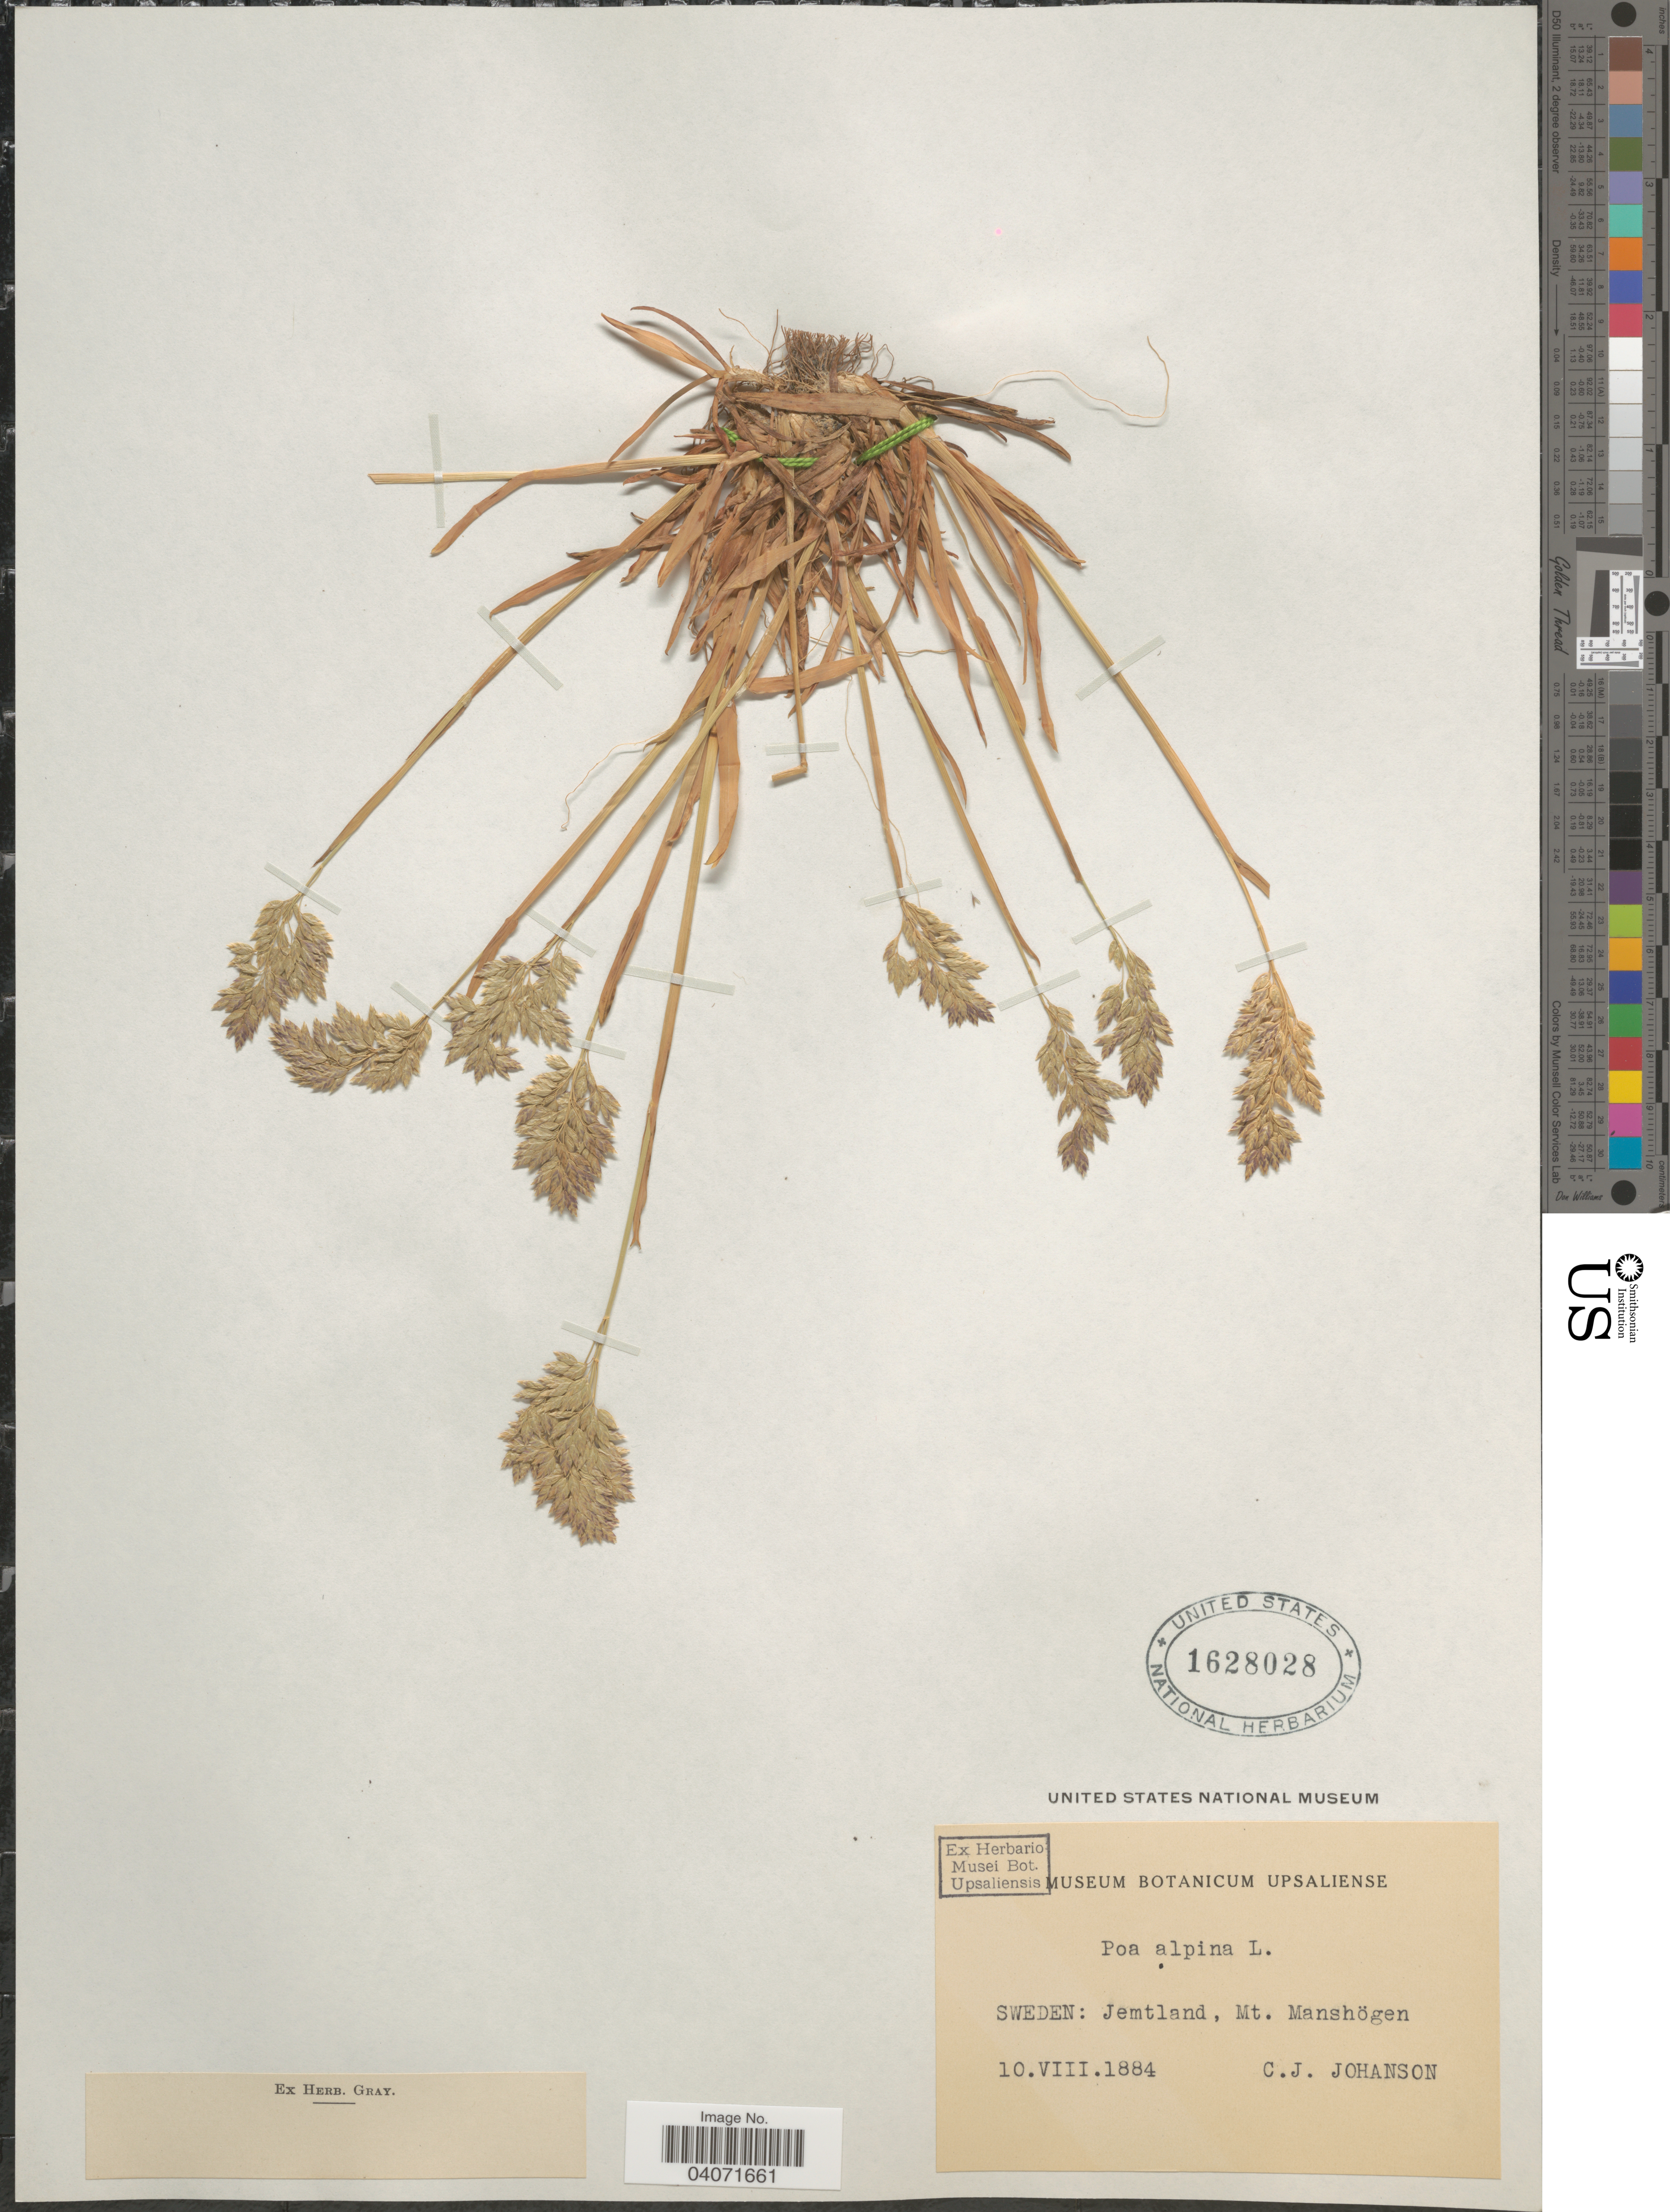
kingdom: Plantae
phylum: Tracheophyta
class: Liliopsida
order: Poales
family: Poaceae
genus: Poa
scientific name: Poa alpina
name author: L.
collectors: C. Johanson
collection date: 1884-08-10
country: Sweden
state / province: Jämtland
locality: Jemtland, Mt. Manshögen.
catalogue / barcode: US 1628028